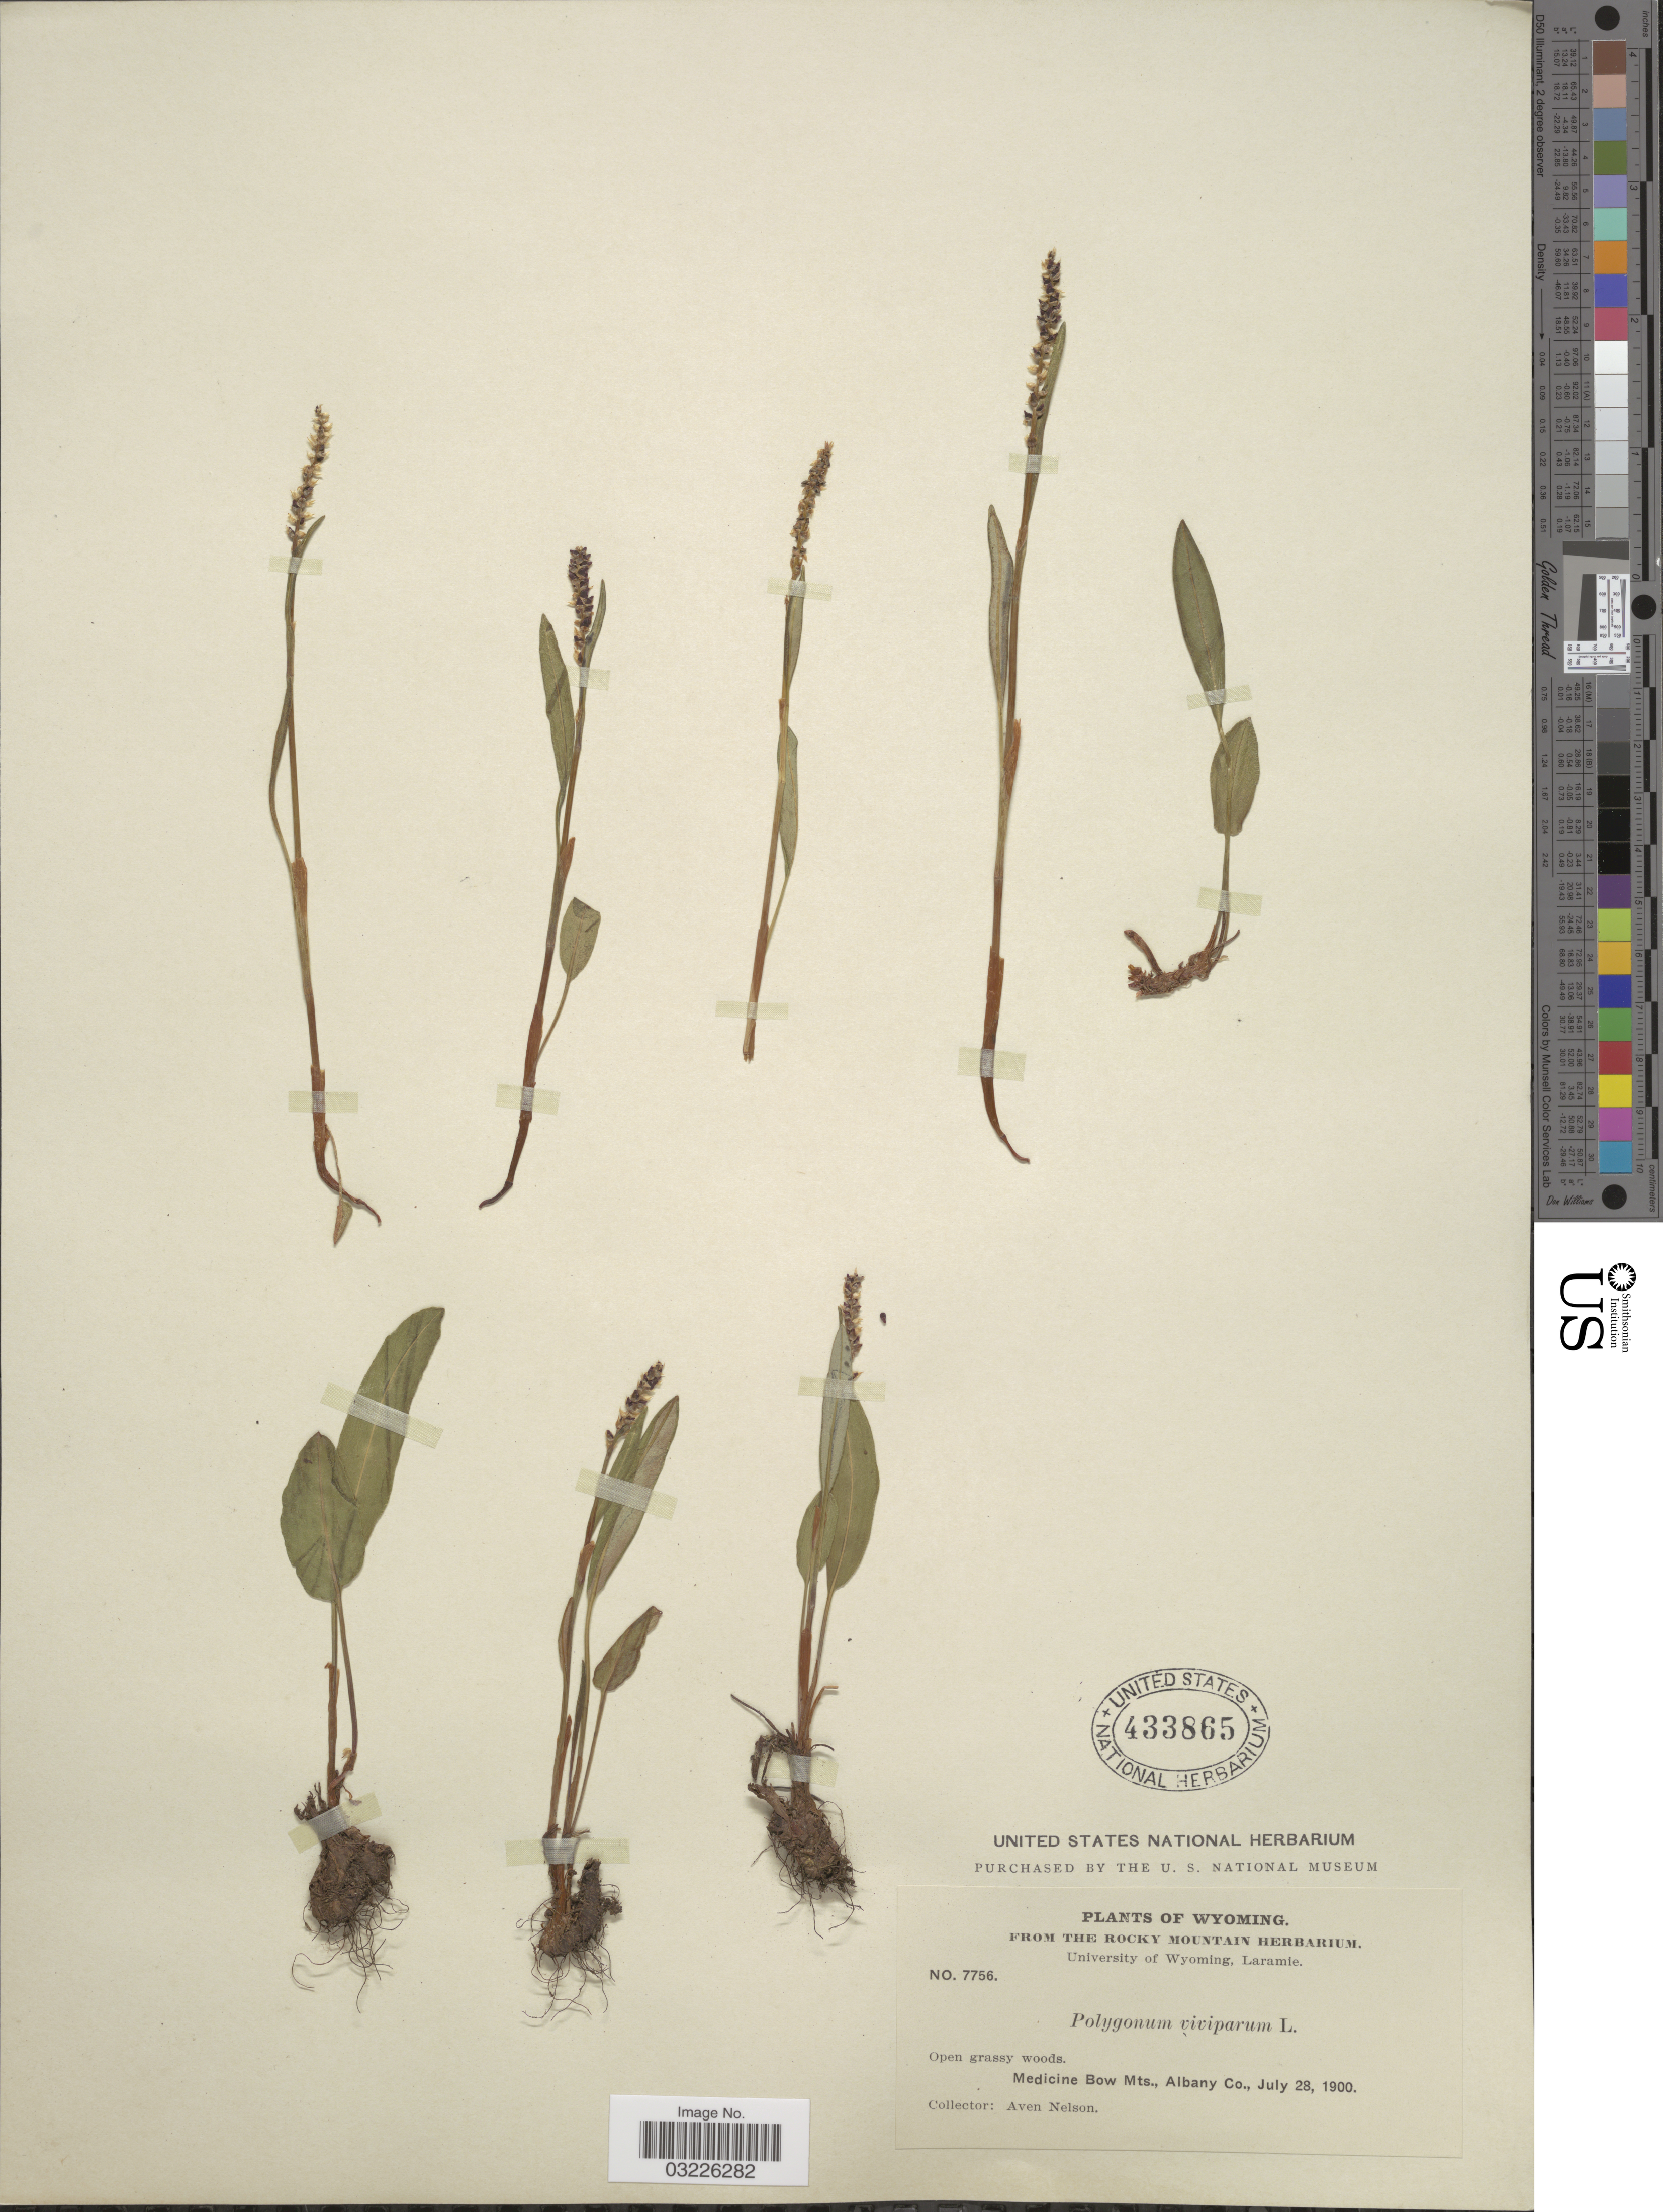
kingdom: Plantae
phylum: Tracheophyta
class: Magnoliopsida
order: Caryophyllales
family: Polygonaceae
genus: Bistorta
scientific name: Bistorta vivipara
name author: (L.) Delarbre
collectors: A. Nelson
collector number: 7756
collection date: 1900-07-28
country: United States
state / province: Wyoming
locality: Open grassy woods. Medicine Bow Mts., Albany Co.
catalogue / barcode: US 433865